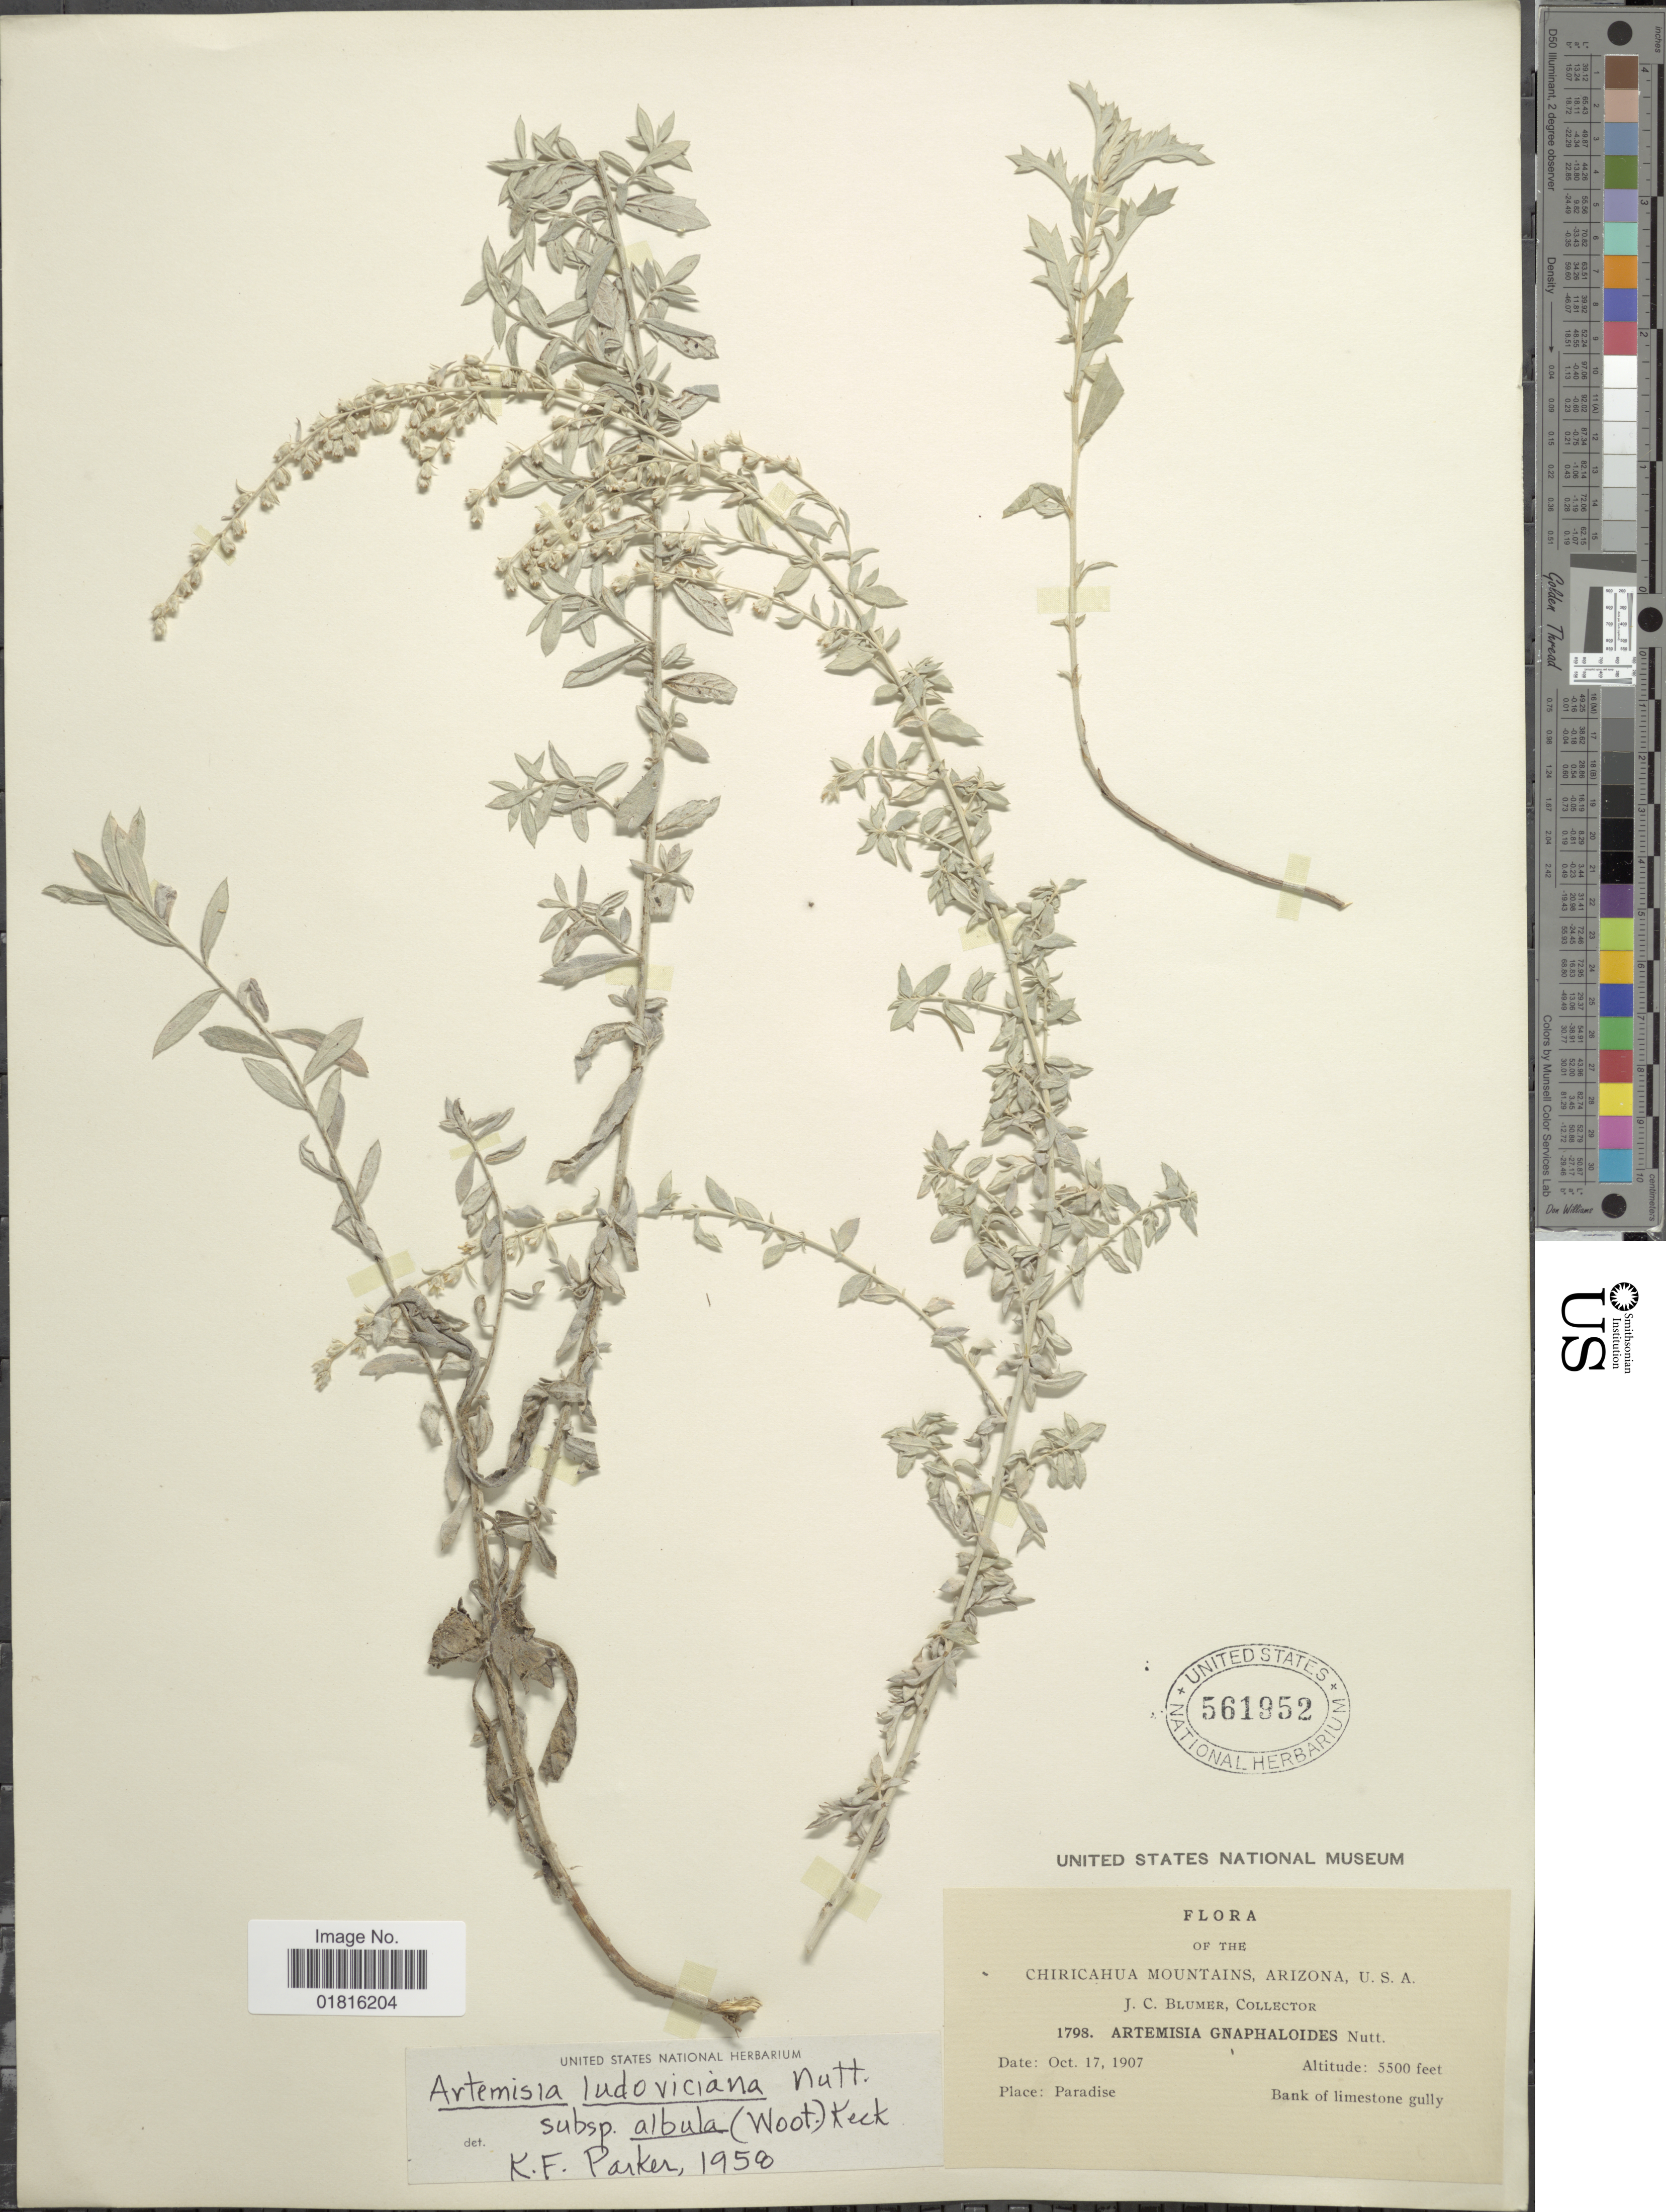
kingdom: Plantae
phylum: Tracheophyta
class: Magnoliopsida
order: Asterales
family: Asteraceae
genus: Artemisia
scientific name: Artemisia ludoviciana subsp. albula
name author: (Wooton) D.D. Keck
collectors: J. C. Blumer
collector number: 1798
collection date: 1907-10-17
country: United States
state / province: Arizona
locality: Chiricihua Mountains, Place: Paradise, Bank of limestone gully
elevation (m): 1676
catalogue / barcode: US 561952